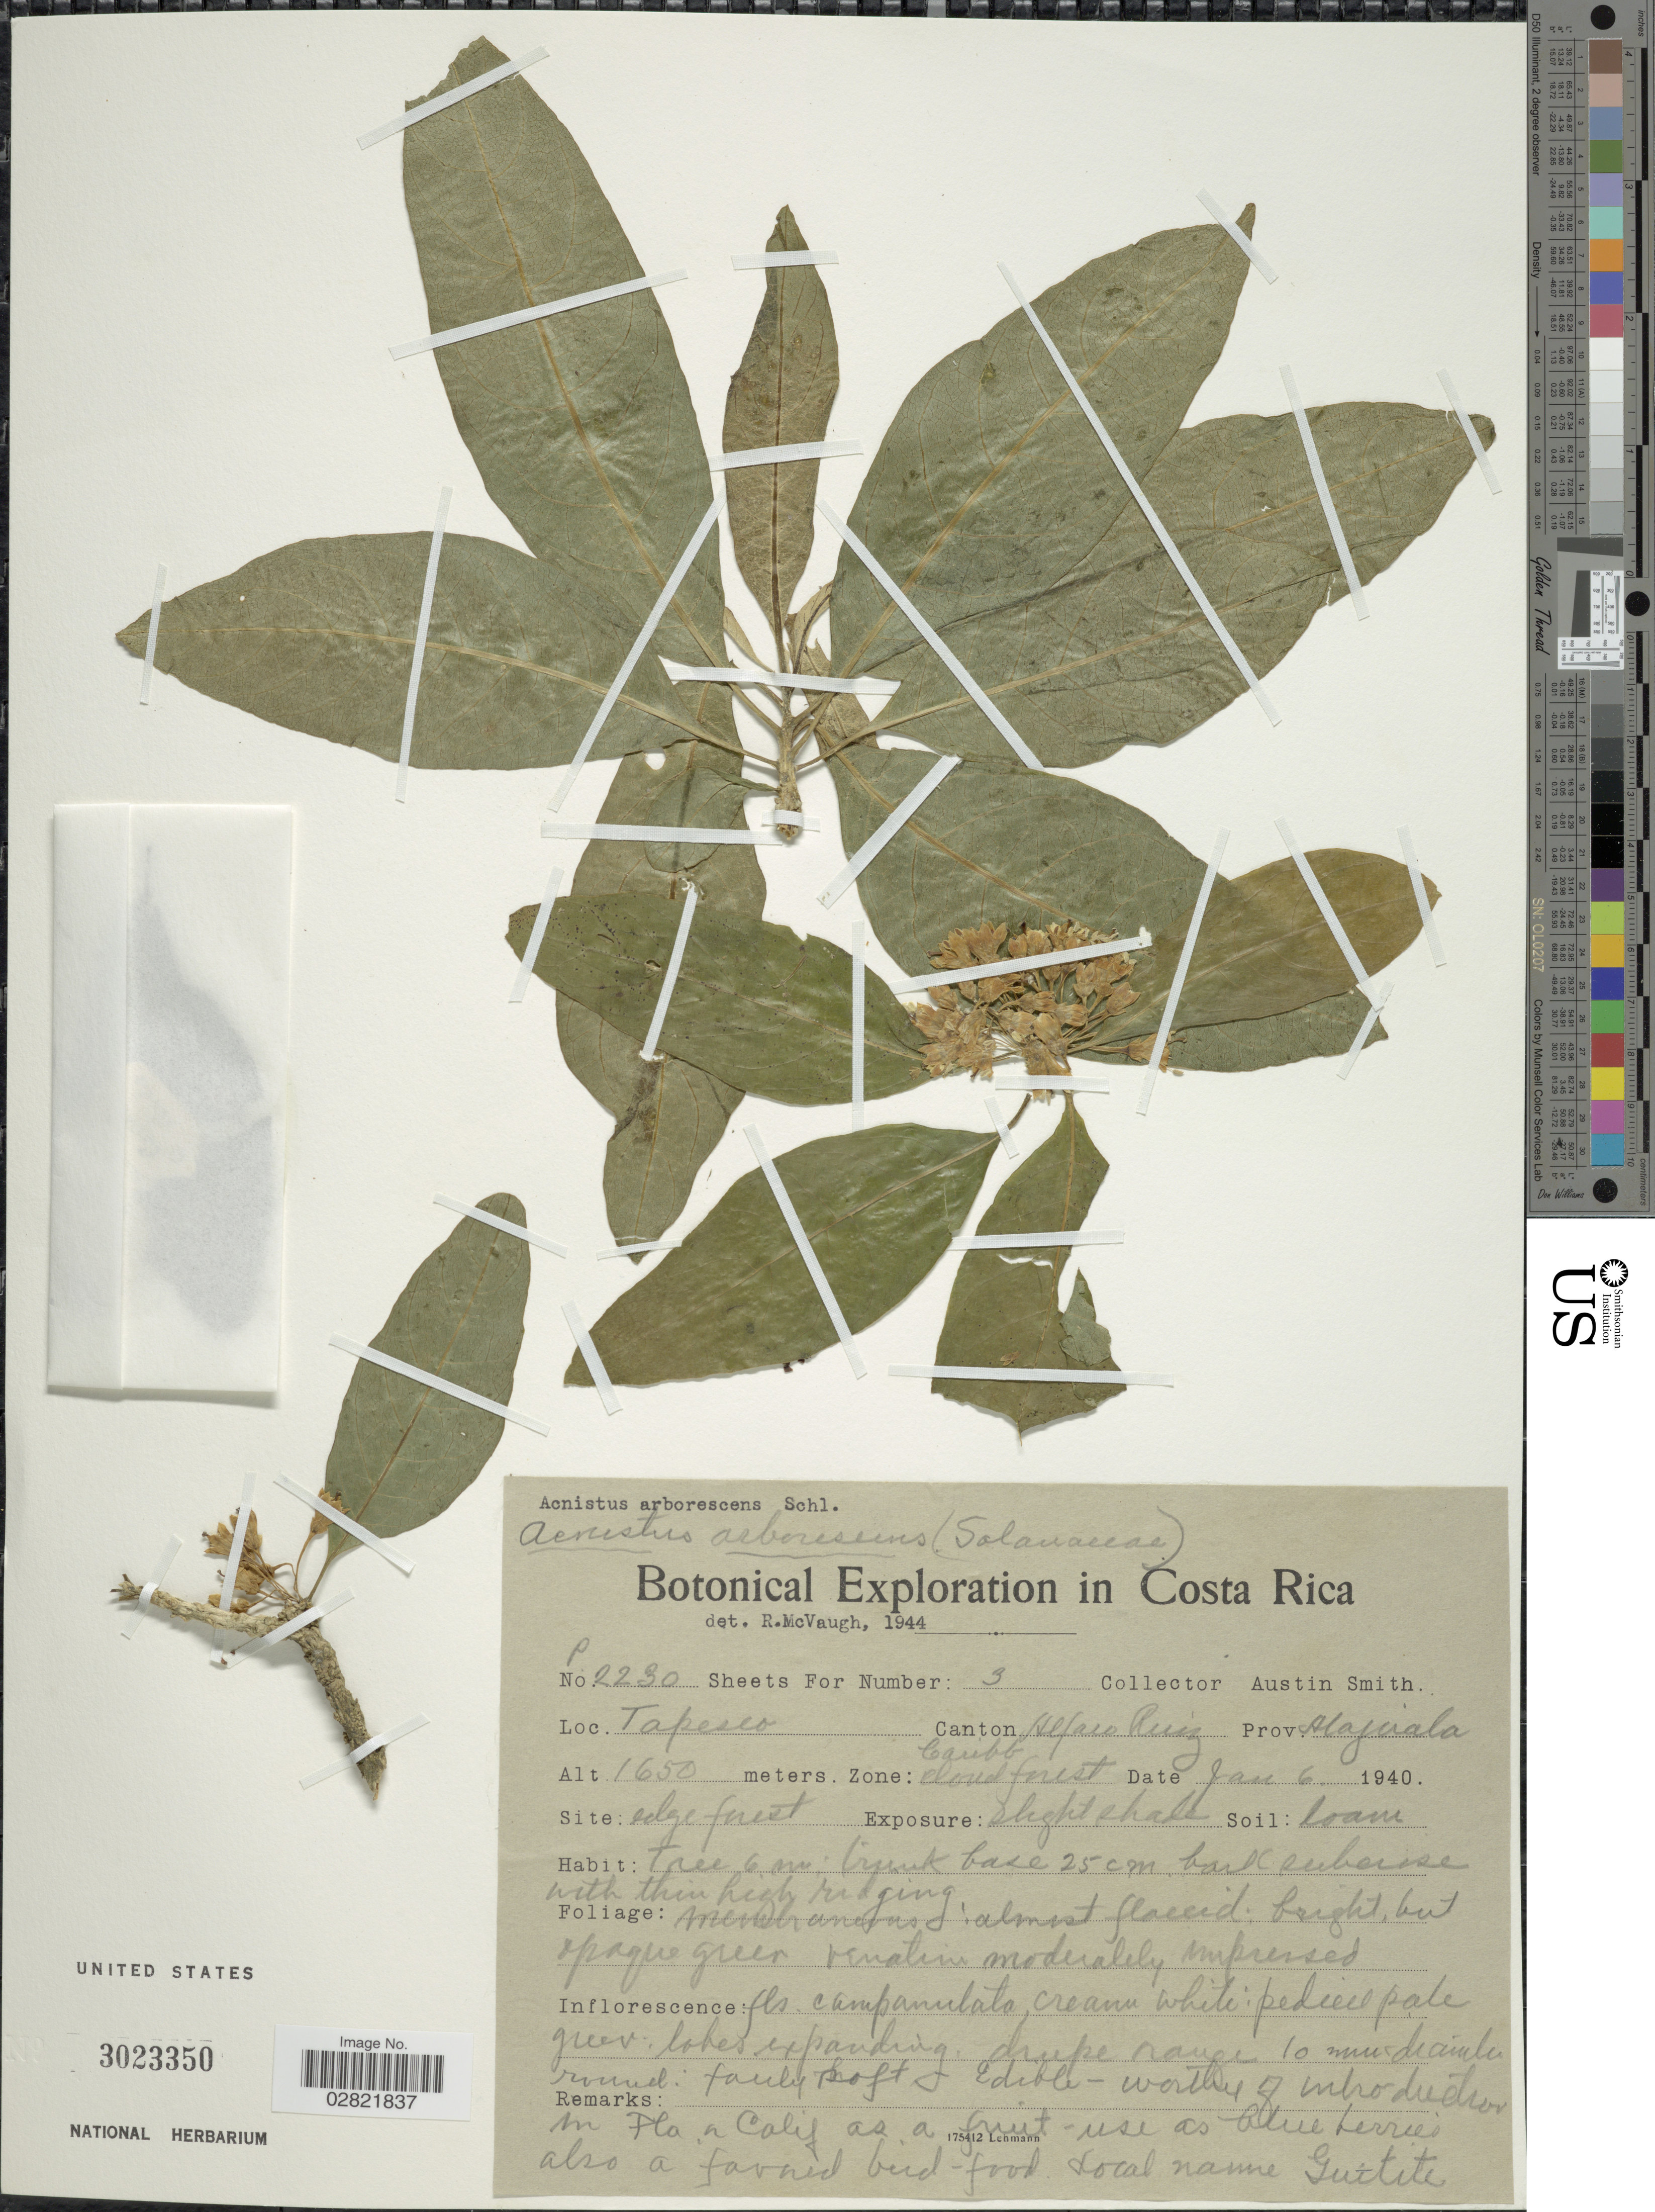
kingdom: Plantae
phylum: Tracheophyta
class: Magnoliopsida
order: Solanales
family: Solanaceae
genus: Acnistus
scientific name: Acnistus arborescens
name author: (L.) Schltdl.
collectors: Aust P. Smith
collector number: P2230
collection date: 1940-01-06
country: Costa Rica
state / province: Alajuela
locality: Tapesco, Canton Alfaro Ruiz, Prov. Alajuala.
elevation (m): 1650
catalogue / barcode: US 3023350